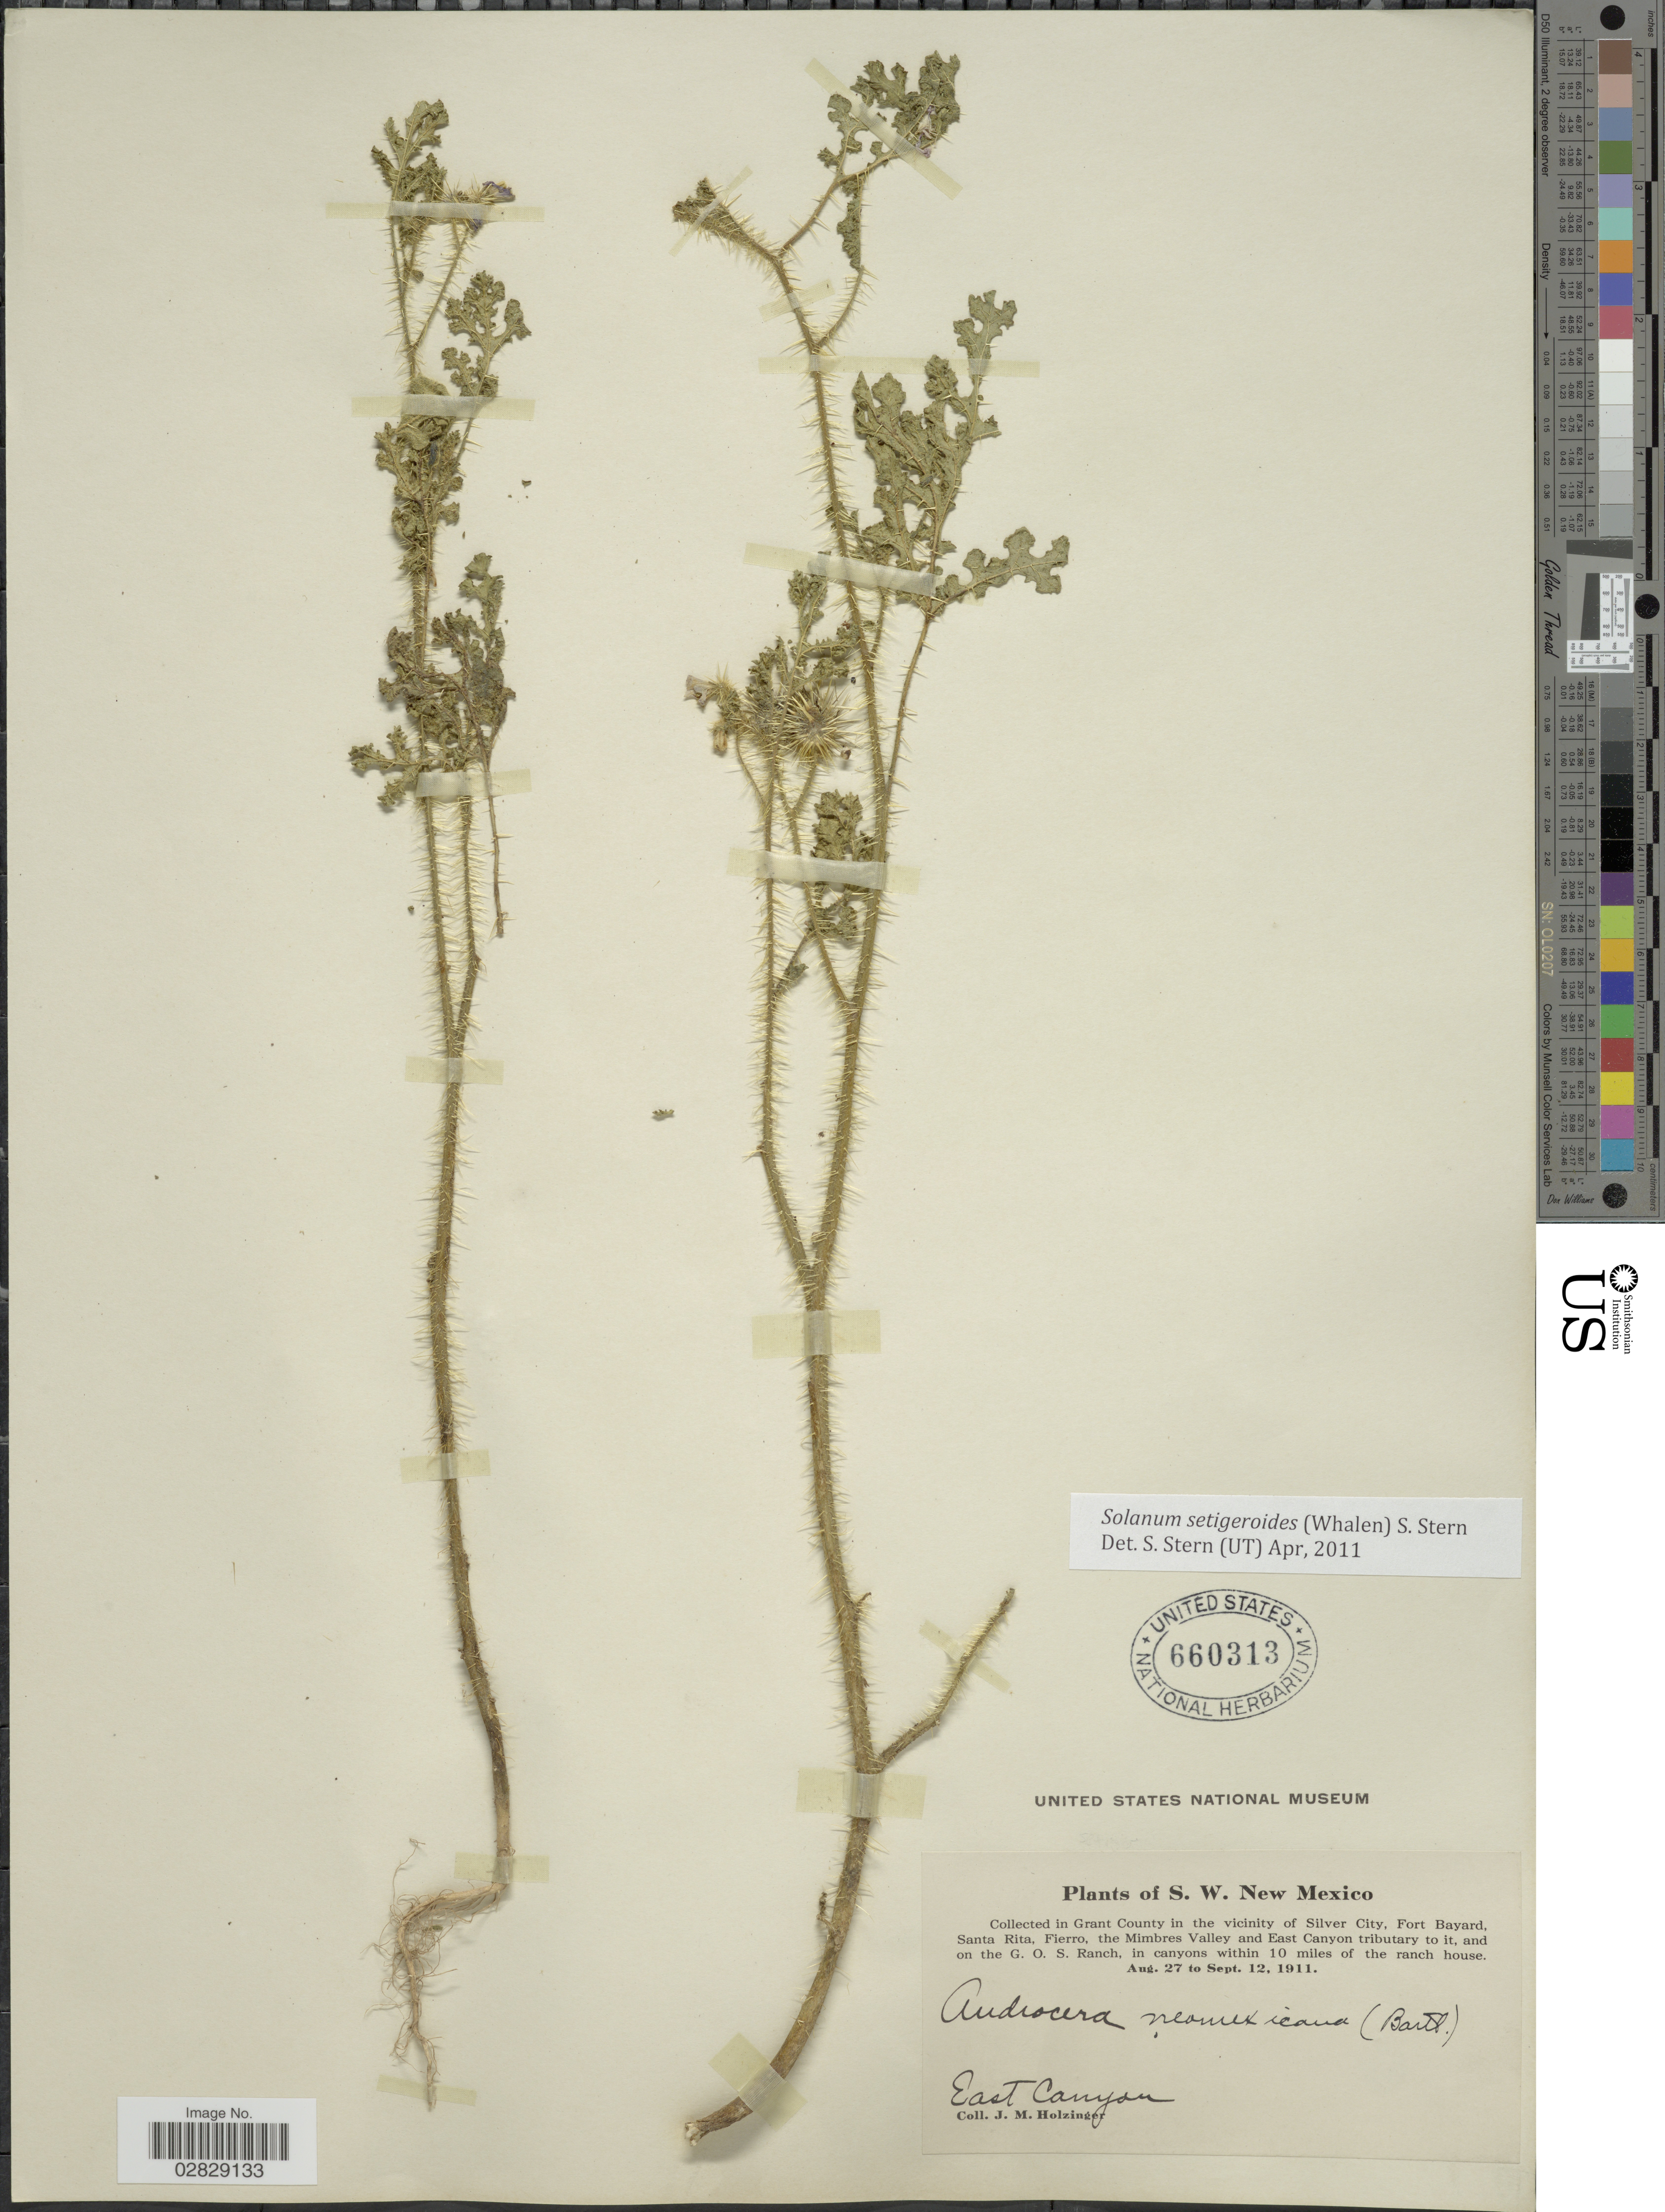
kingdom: Plantae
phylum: Tracheophyta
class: Magnoliopsida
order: Solanales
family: Solanaceae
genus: Solanum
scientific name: Solanum setigeroides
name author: (Whalen) S.R. Stern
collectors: J. M. Holzinger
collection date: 1911-08-27/1911-09-12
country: United States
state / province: New Mexico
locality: S.W. New Mexico. In Grant County in the vicinity of Silver City, Fort Bayard, Santa Rita, Fierro, the Mimbres Valley and East Canyon tributary to it, and on the G.O.S. Ranch, in canyons within 10 miles of the ranch house. East Canyon.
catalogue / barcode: US 660313